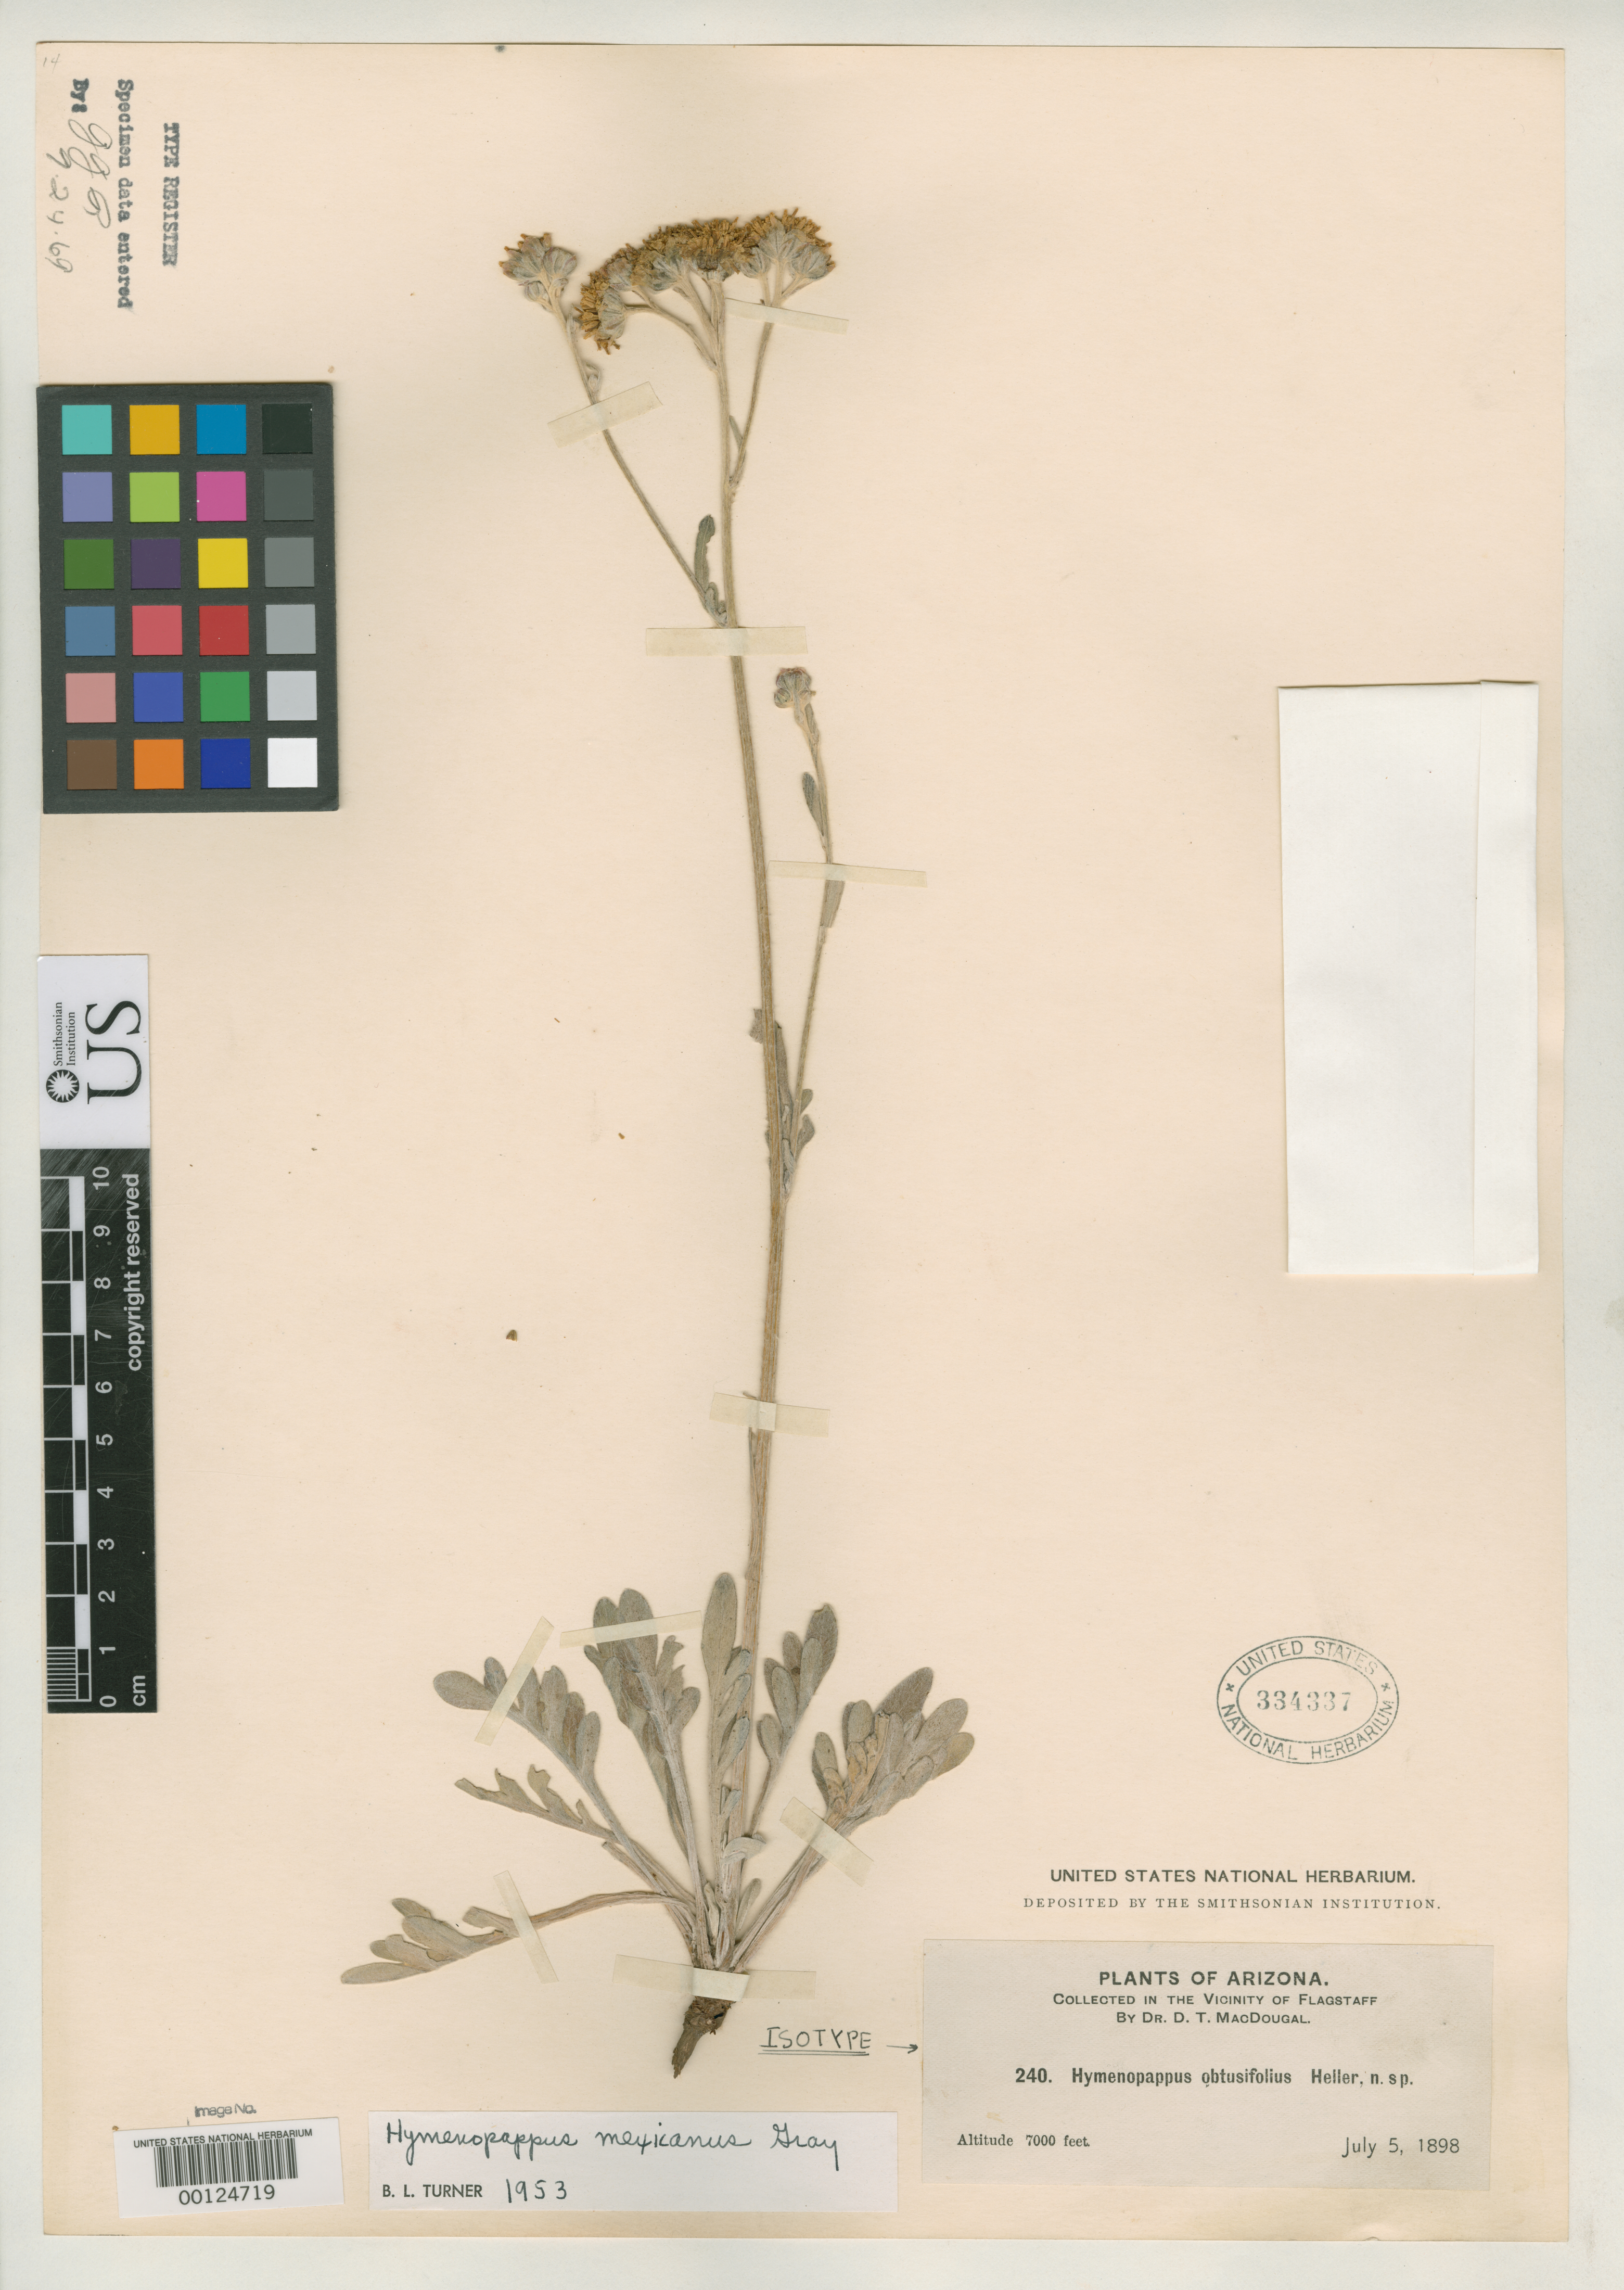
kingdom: Plantae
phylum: Tracheophyta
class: Magnoliopsida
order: Asterales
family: Asteraceae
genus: Hymenopappus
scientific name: Hymenopappus obtusifolius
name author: A. Heller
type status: Isotype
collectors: D. T. MacDougal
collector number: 240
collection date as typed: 05 Jul 1898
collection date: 1898-07-05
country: United States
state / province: Arizona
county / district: Coconino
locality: Fort valley, west of San Francisco Mts., near Flagstaff alt. 7000 ft.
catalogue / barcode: US 334337